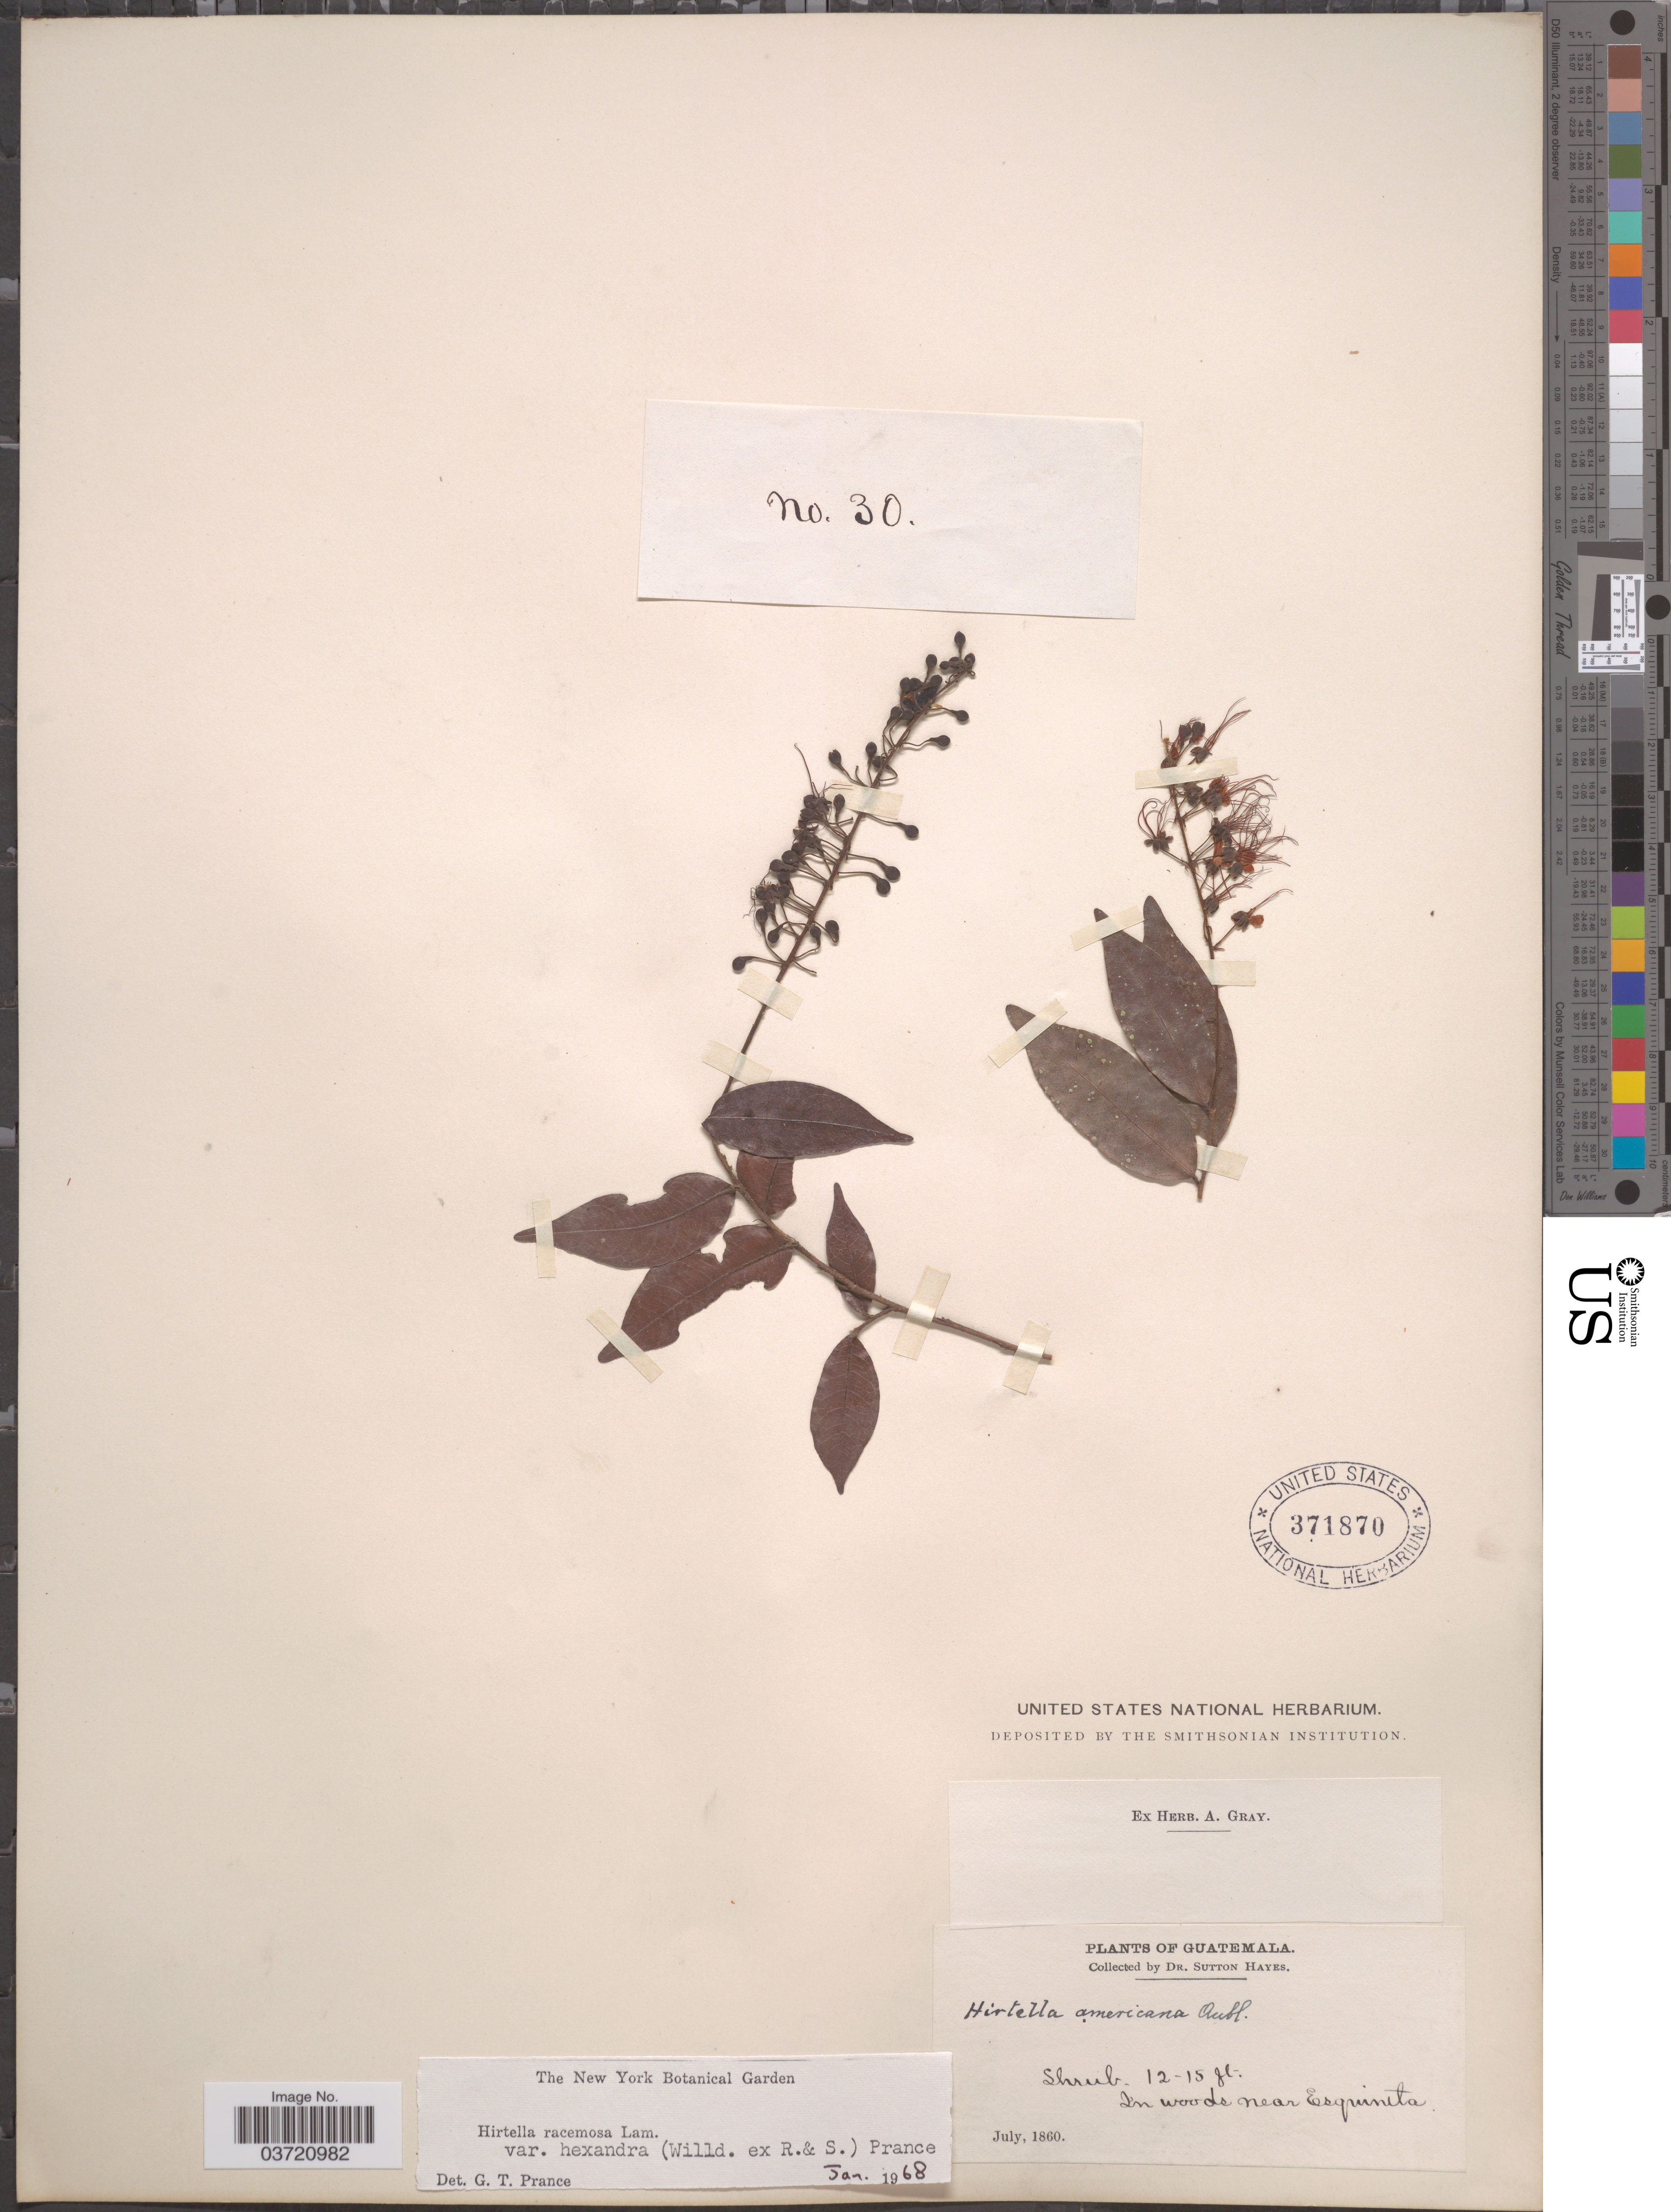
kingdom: Plantae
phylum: Tracheophyta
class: Magnoliopsida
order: Malpighiales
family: Chrysobalanaceae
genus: Hirtella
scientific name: Hirtella racemosa var. hexandra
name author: (Willd. ex Roem. & Schult.) Prance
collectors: S. Hayes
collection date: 1860-07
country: Guatemala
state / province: Escuintla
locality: In woods near Esquintla.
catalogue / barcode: US 371870